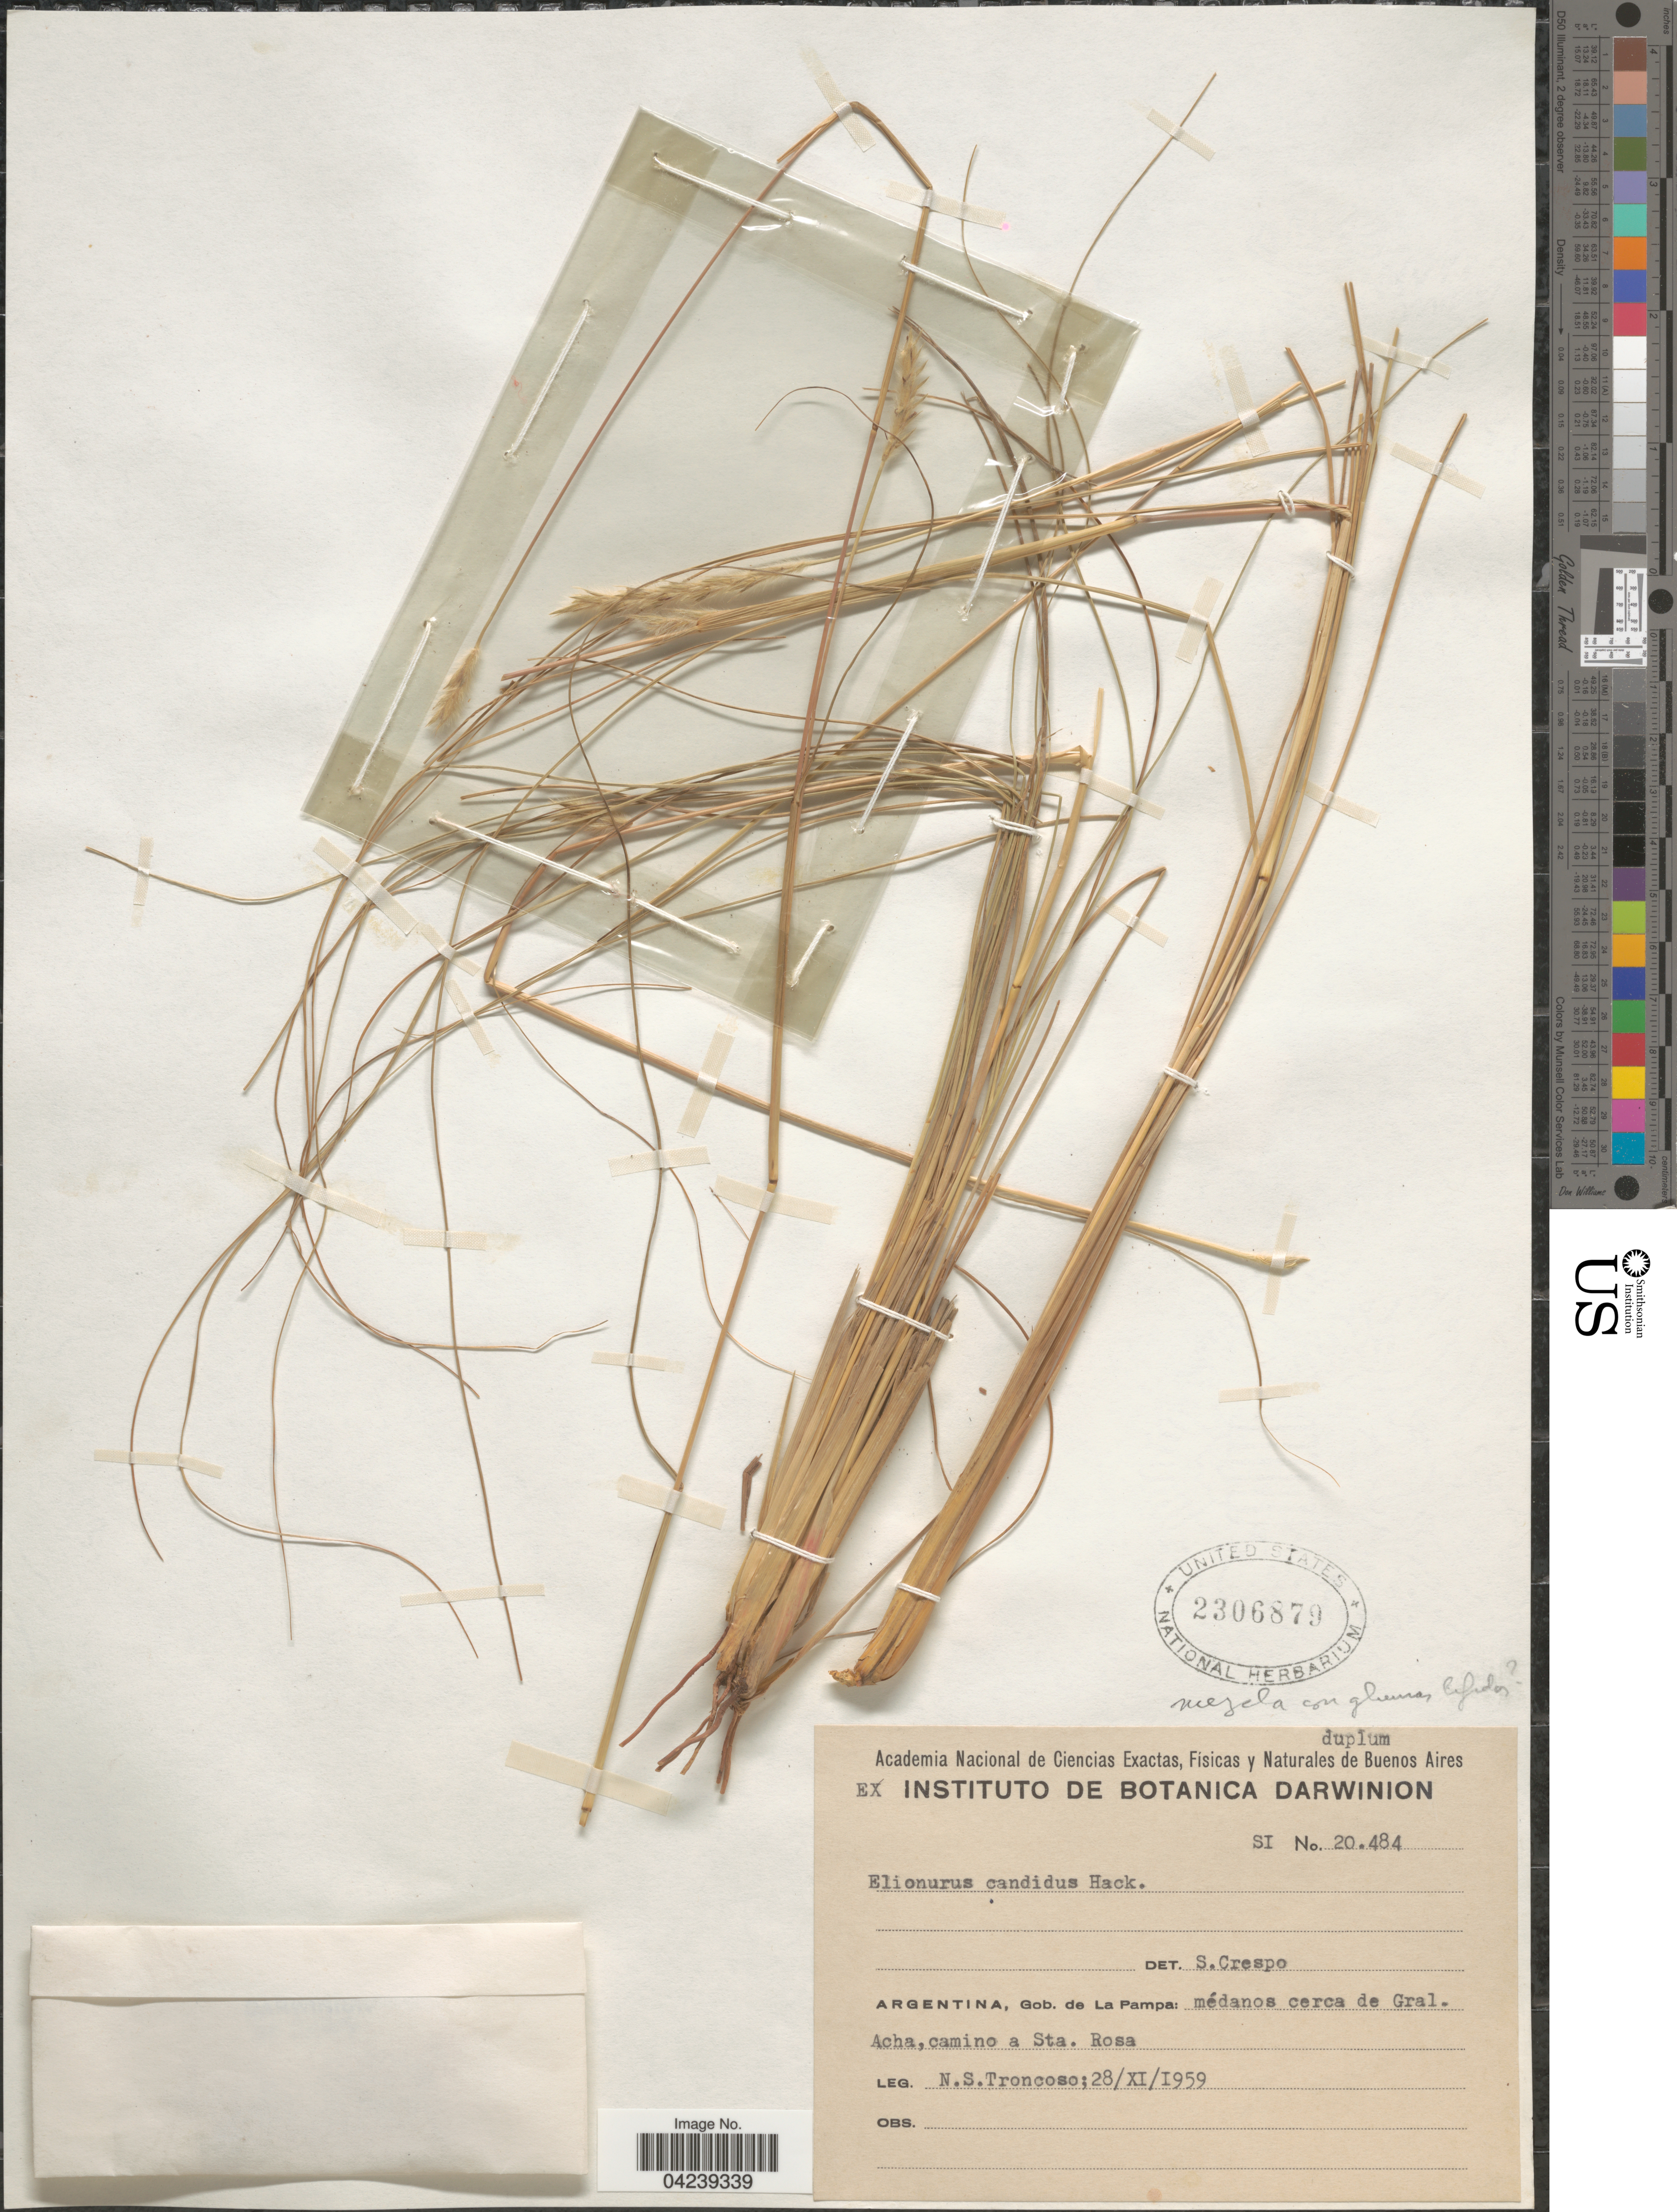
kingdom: Plantae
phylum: Tracheophyta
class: Liliopsida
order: Poales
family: Poaceae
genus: Elionurus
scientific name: Elionurus tripsacoides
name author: Humb. & Bonpl. ex Willd.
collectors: N. Troncoso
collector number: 20484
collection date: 1959-11-28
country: Argentina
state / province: La Pampa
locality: Gob. de La Pampa: médanos cerca de Gral. Acha, camino a Sta. Rosa.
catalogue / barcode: US 2306879